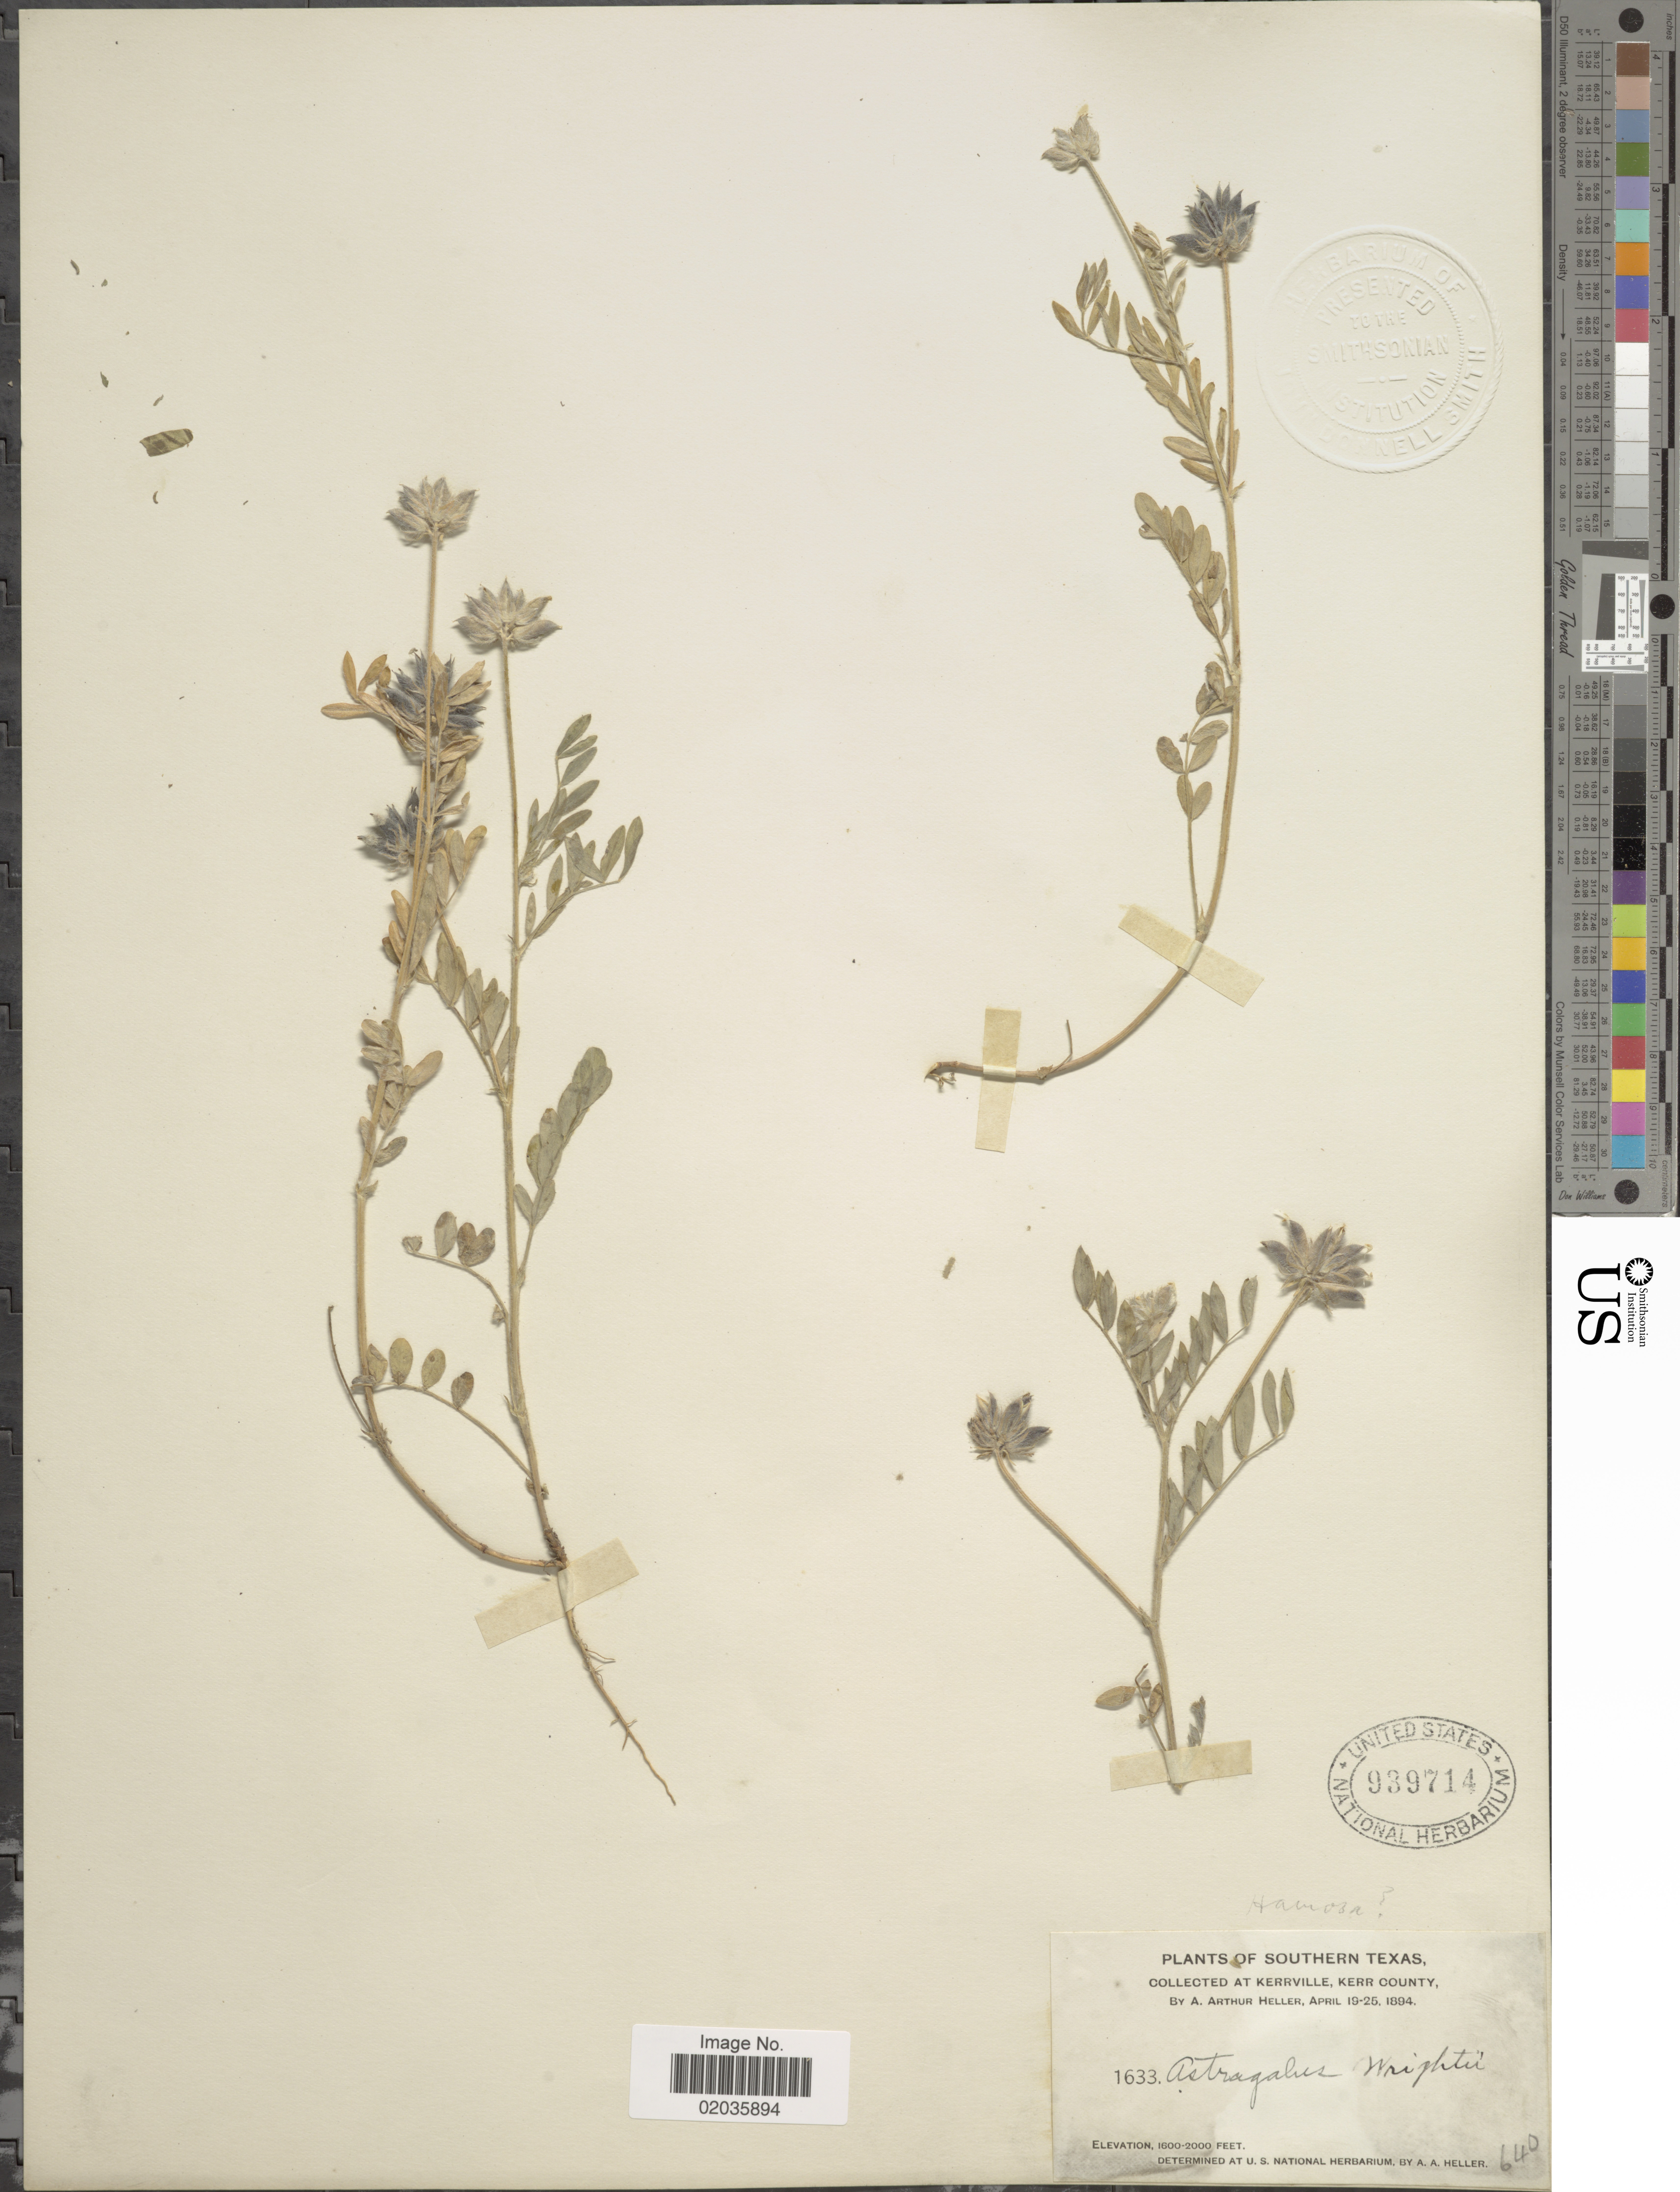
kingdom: Plantae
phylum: Tracheophyta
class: Magnoliopsida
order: Fabales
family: Fabaceae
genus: Astragalus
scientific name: Astragalus wrightii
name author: A. Gray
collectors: A. A. Heller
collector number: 1633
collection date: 1894-04-19/1894-04-25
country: United States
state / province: Texas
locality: Southern Texas, Kerrville, Kerr County.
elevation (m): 488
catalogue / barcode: US 939714